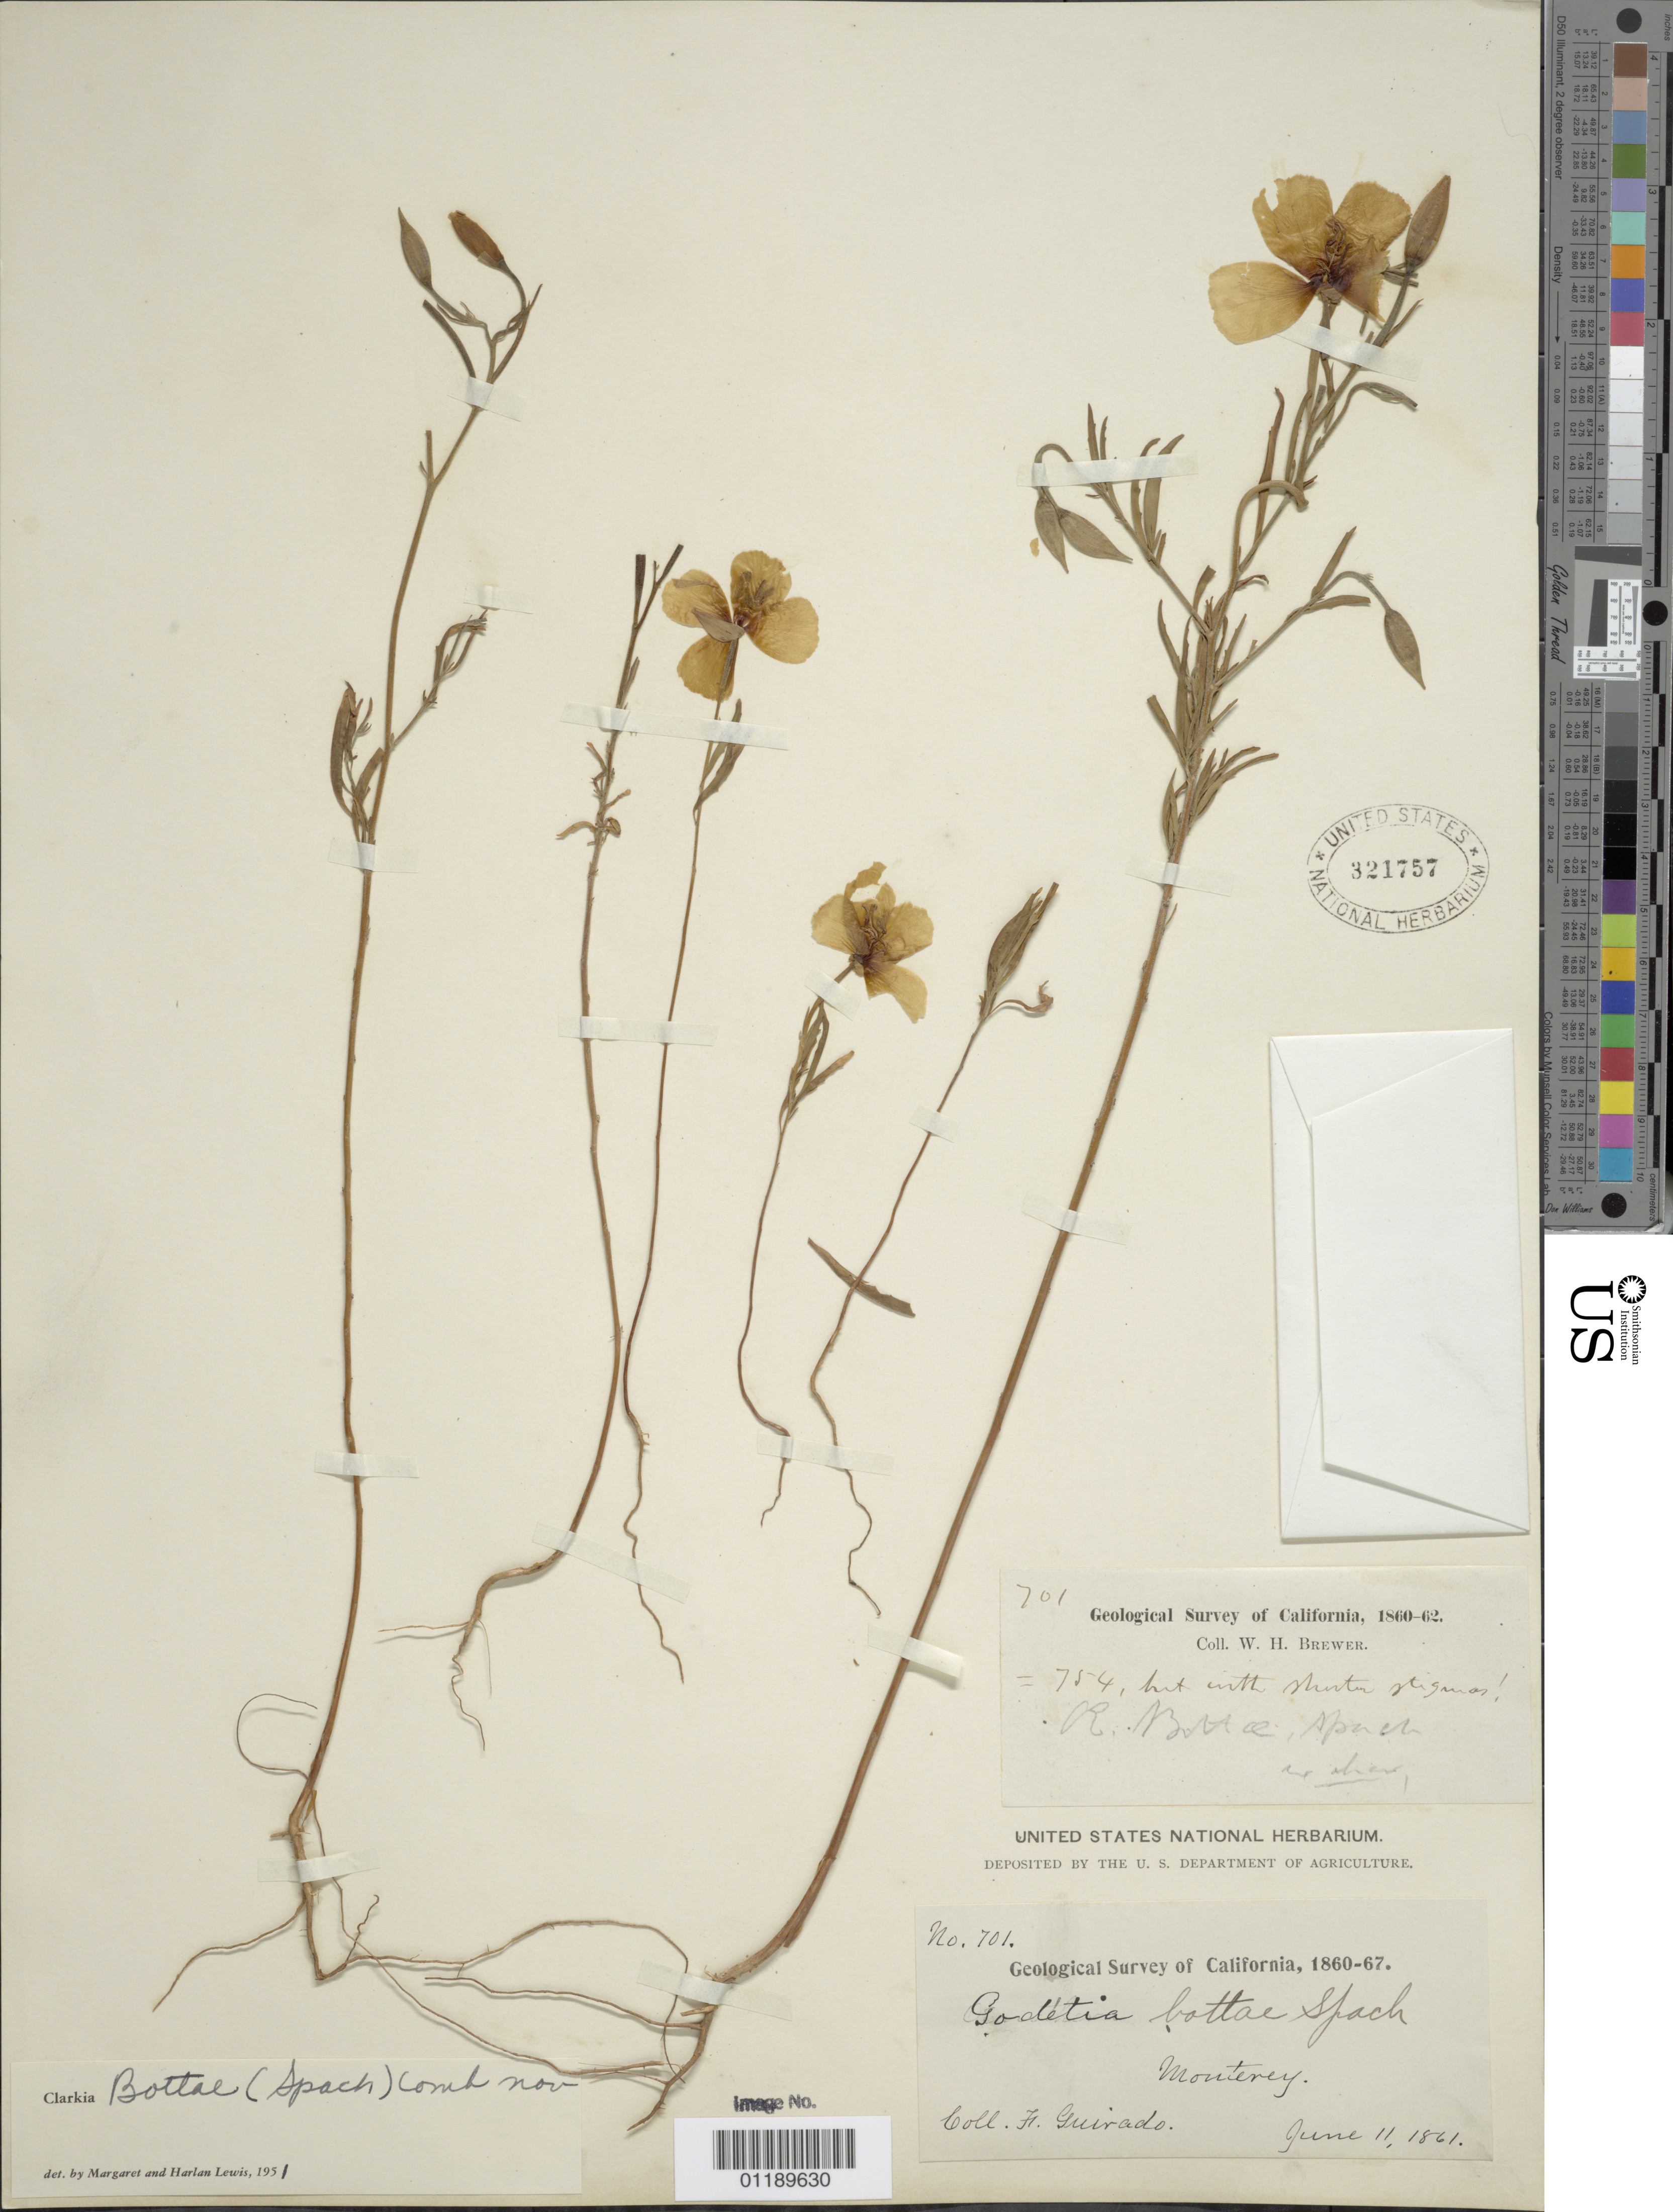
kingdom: Plantae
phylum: Tracheophyta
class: Magnoliopsida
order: Myrtales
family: Onagraceae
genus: Clarkia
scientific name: Clarkia bottae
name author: (Spach) F. H. Lewis & M.E. Lewis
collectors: F. Guirado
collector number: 701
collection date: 1861-06-11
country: United States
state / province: California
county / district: Monterey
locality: Monterey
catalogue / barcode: US 321757